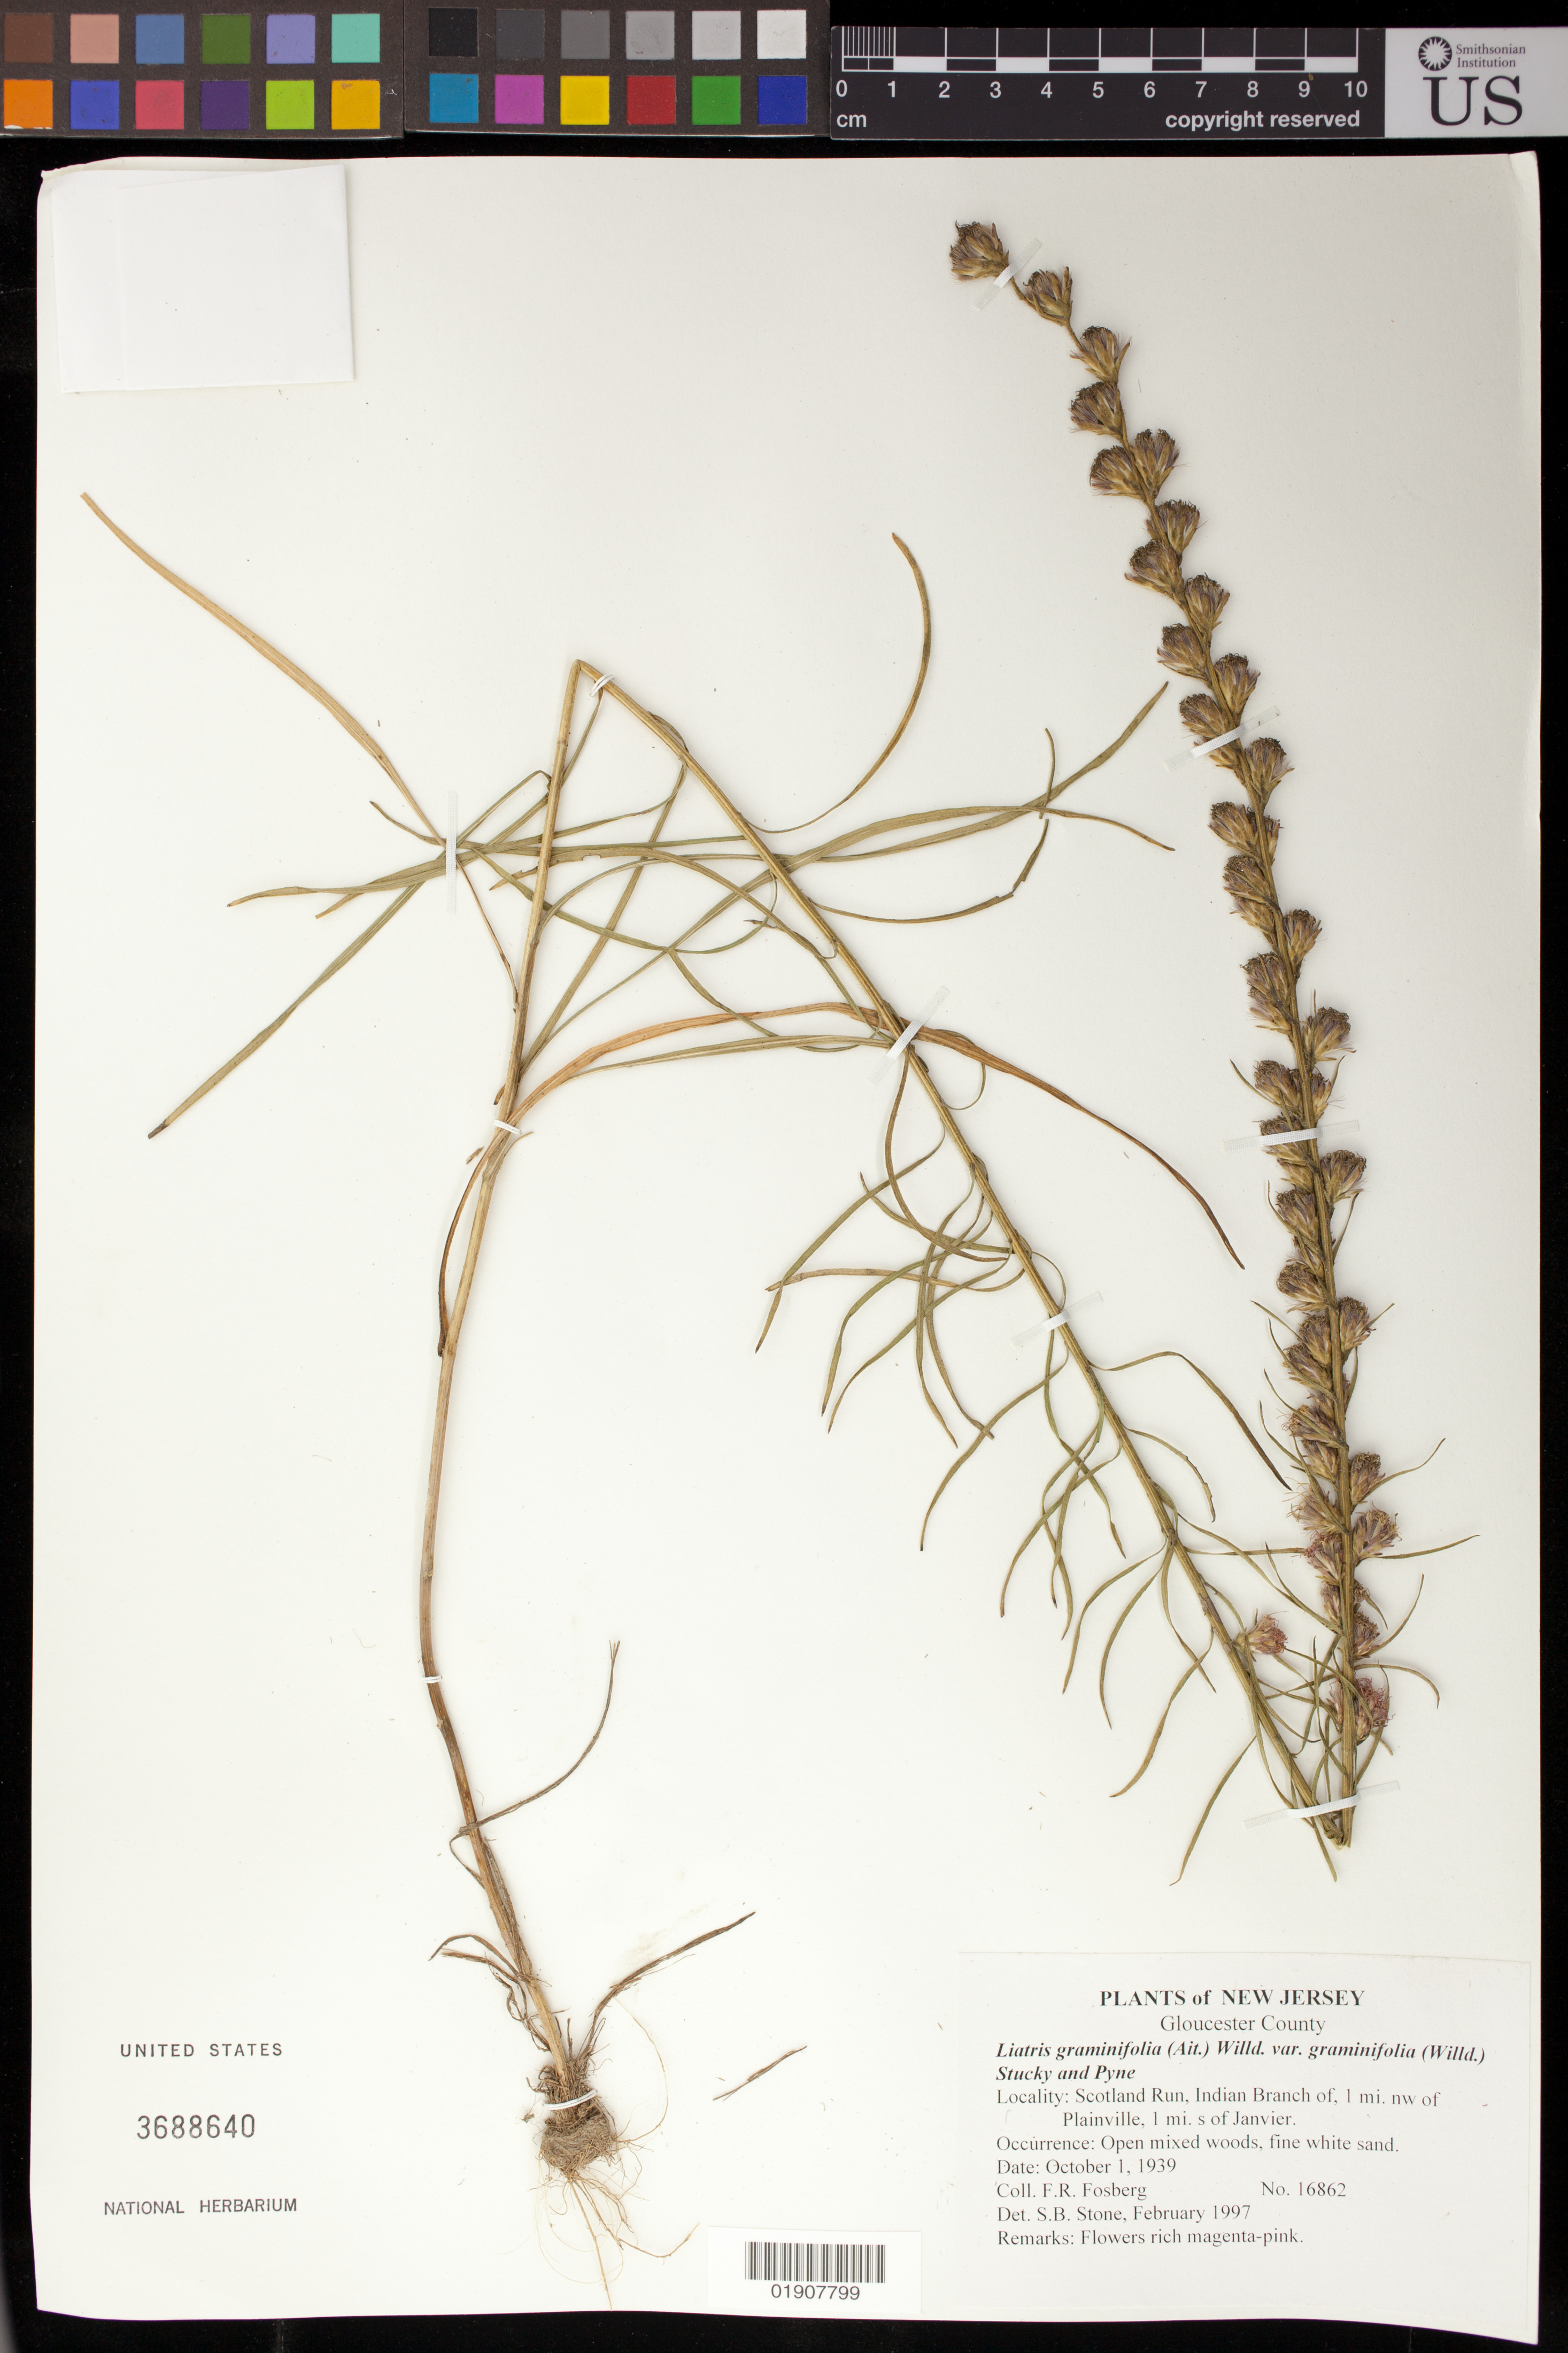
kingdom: Plantae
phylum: Tracheophyta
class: Magnoliopsida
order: Asterales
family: Asteraceae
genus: Liatris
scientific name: Liatris graminifolia var. graminifolia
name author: Willd.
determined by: Stone, S. B.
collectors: F. R. Fosberg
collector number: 16862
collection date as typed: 01 Oct 1939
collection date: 1939-10-01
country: United States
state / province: New Jersey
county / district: Gloucester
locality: Scotland Run, Indian Branch of, 1 mi. NW of Plainville, 1 mi. s of Janvier.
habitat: Open mixed woods, fine white sand.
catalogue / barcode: US 3688640